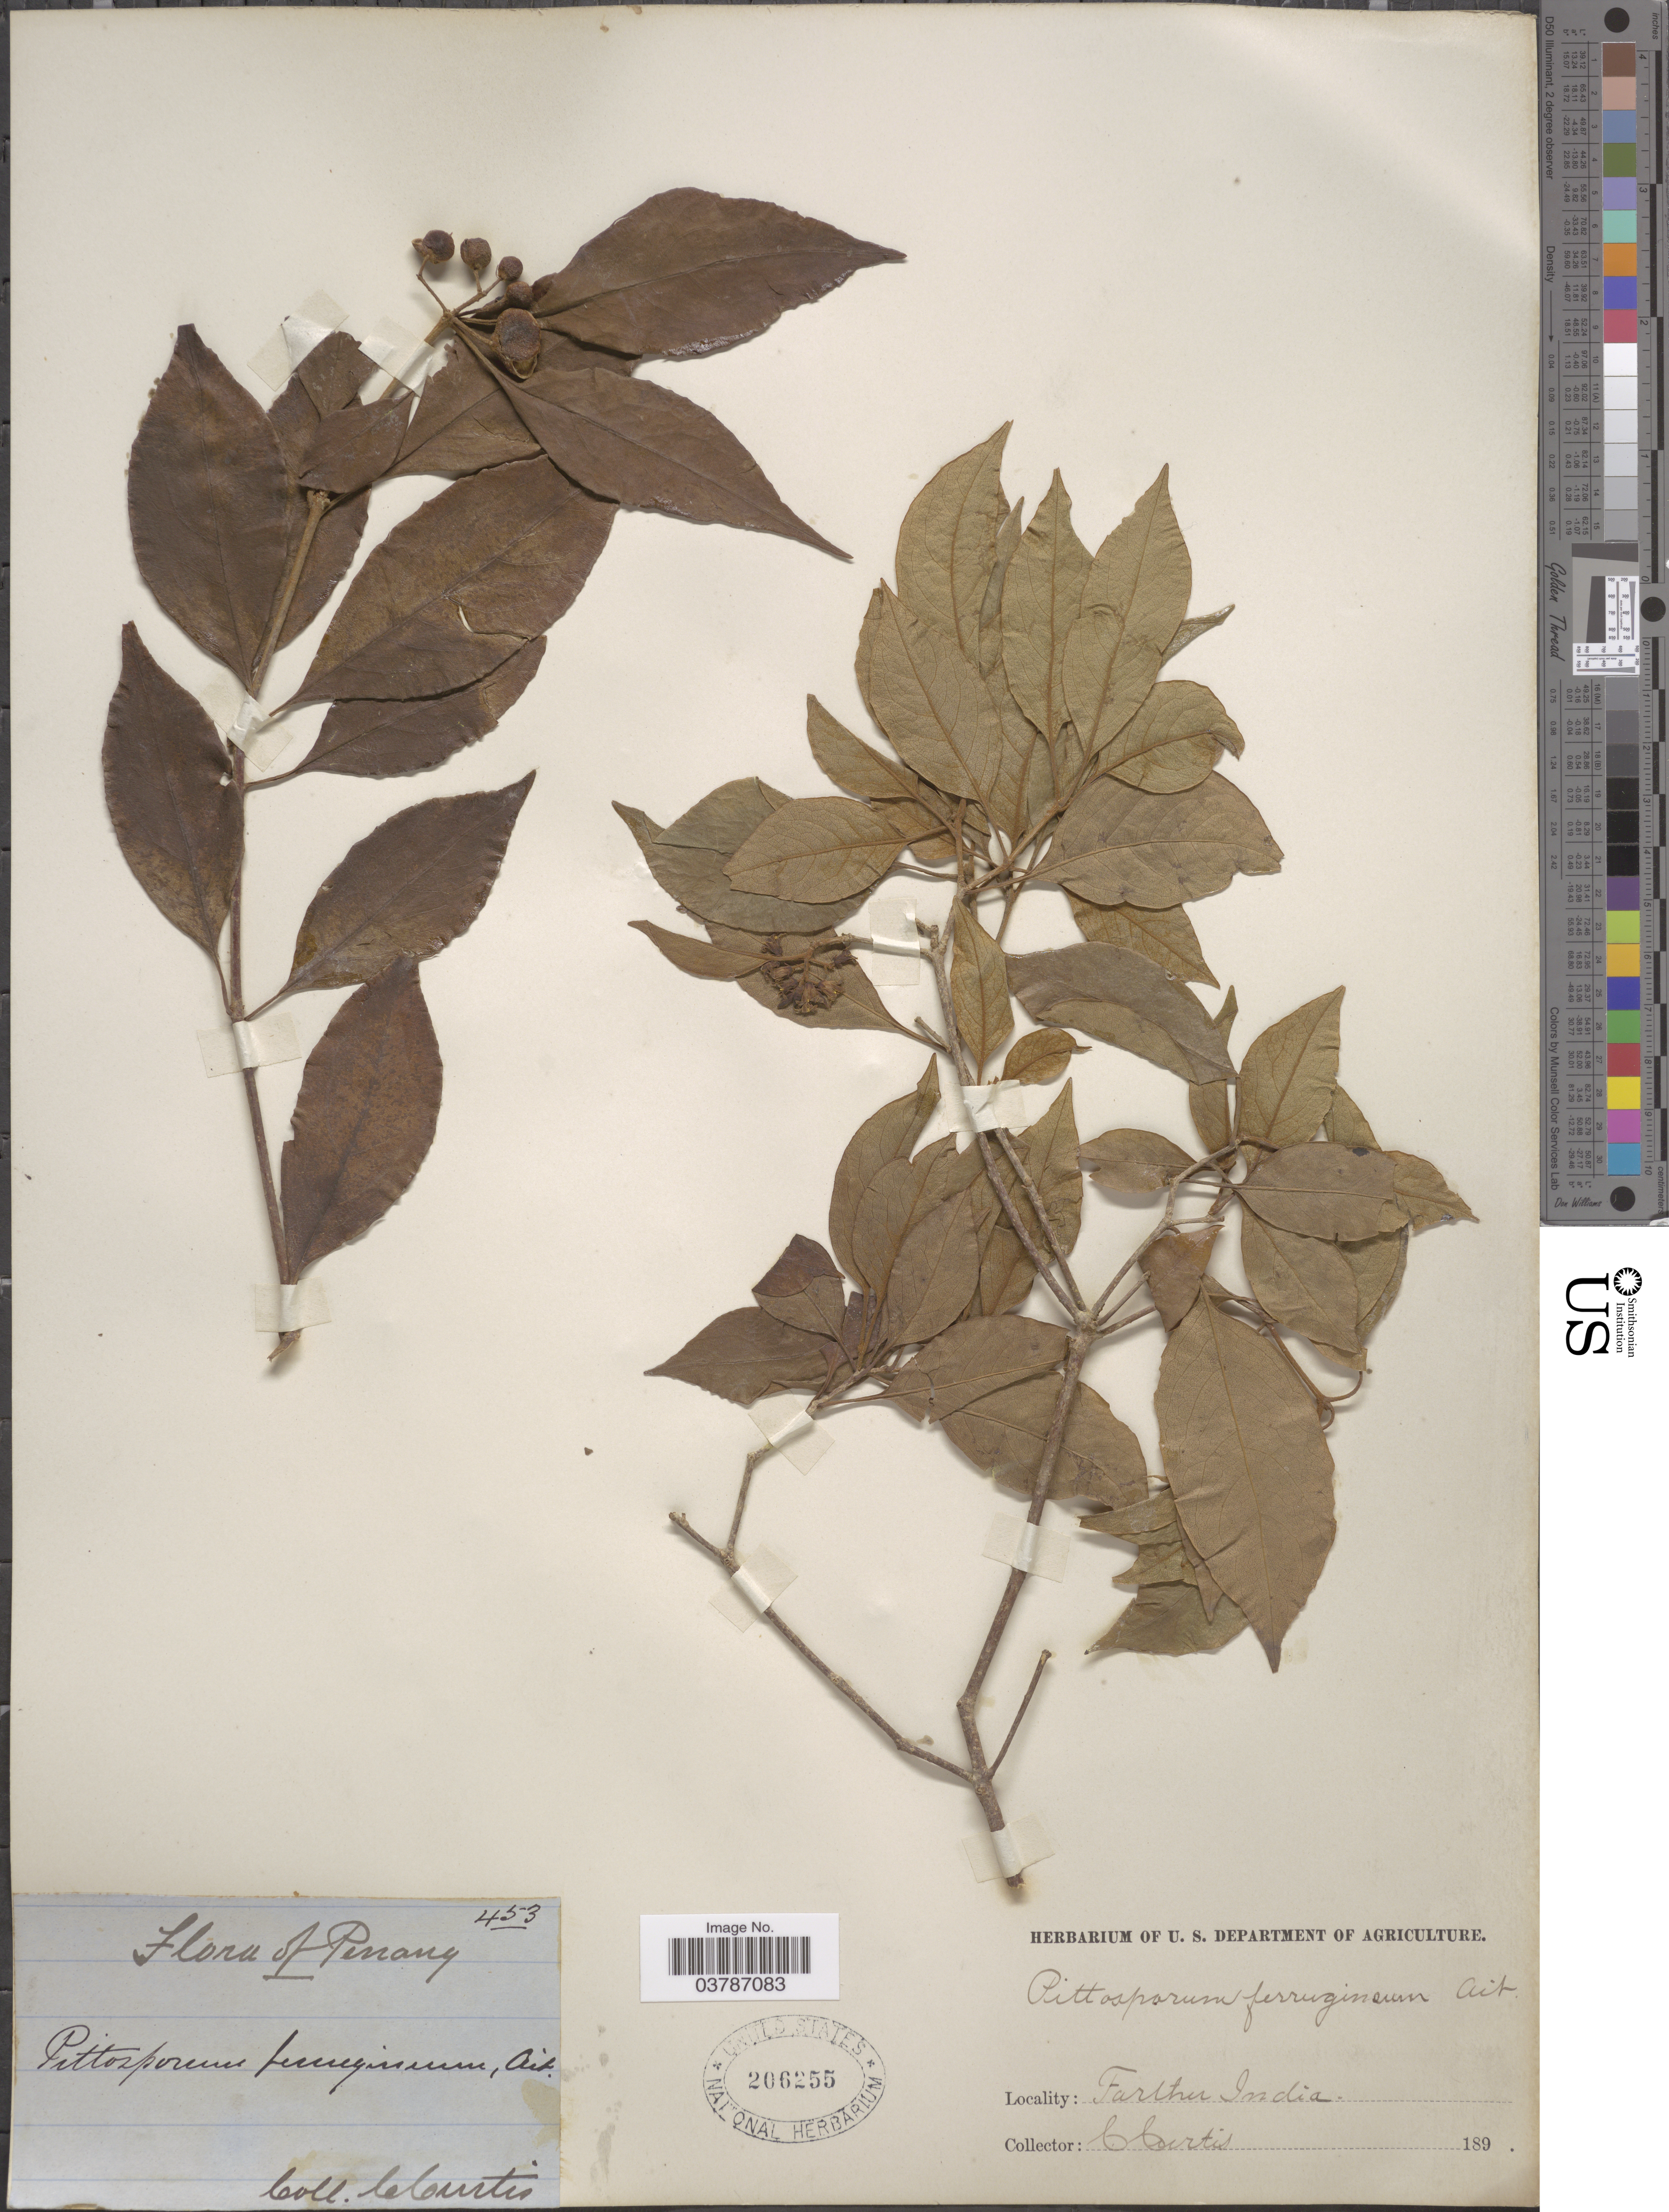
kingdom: Plantae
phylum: Tracheophyta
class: Magnoliopsida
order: Apiales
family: Pittosporaceae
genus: Pittosporum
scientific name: Pittosporum ferrugineum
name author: Dryand. ex Aiton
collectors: C. Curtis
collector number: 453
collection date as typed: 189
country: Malaysia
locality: Penang. Farther India.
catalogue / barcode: US 206255